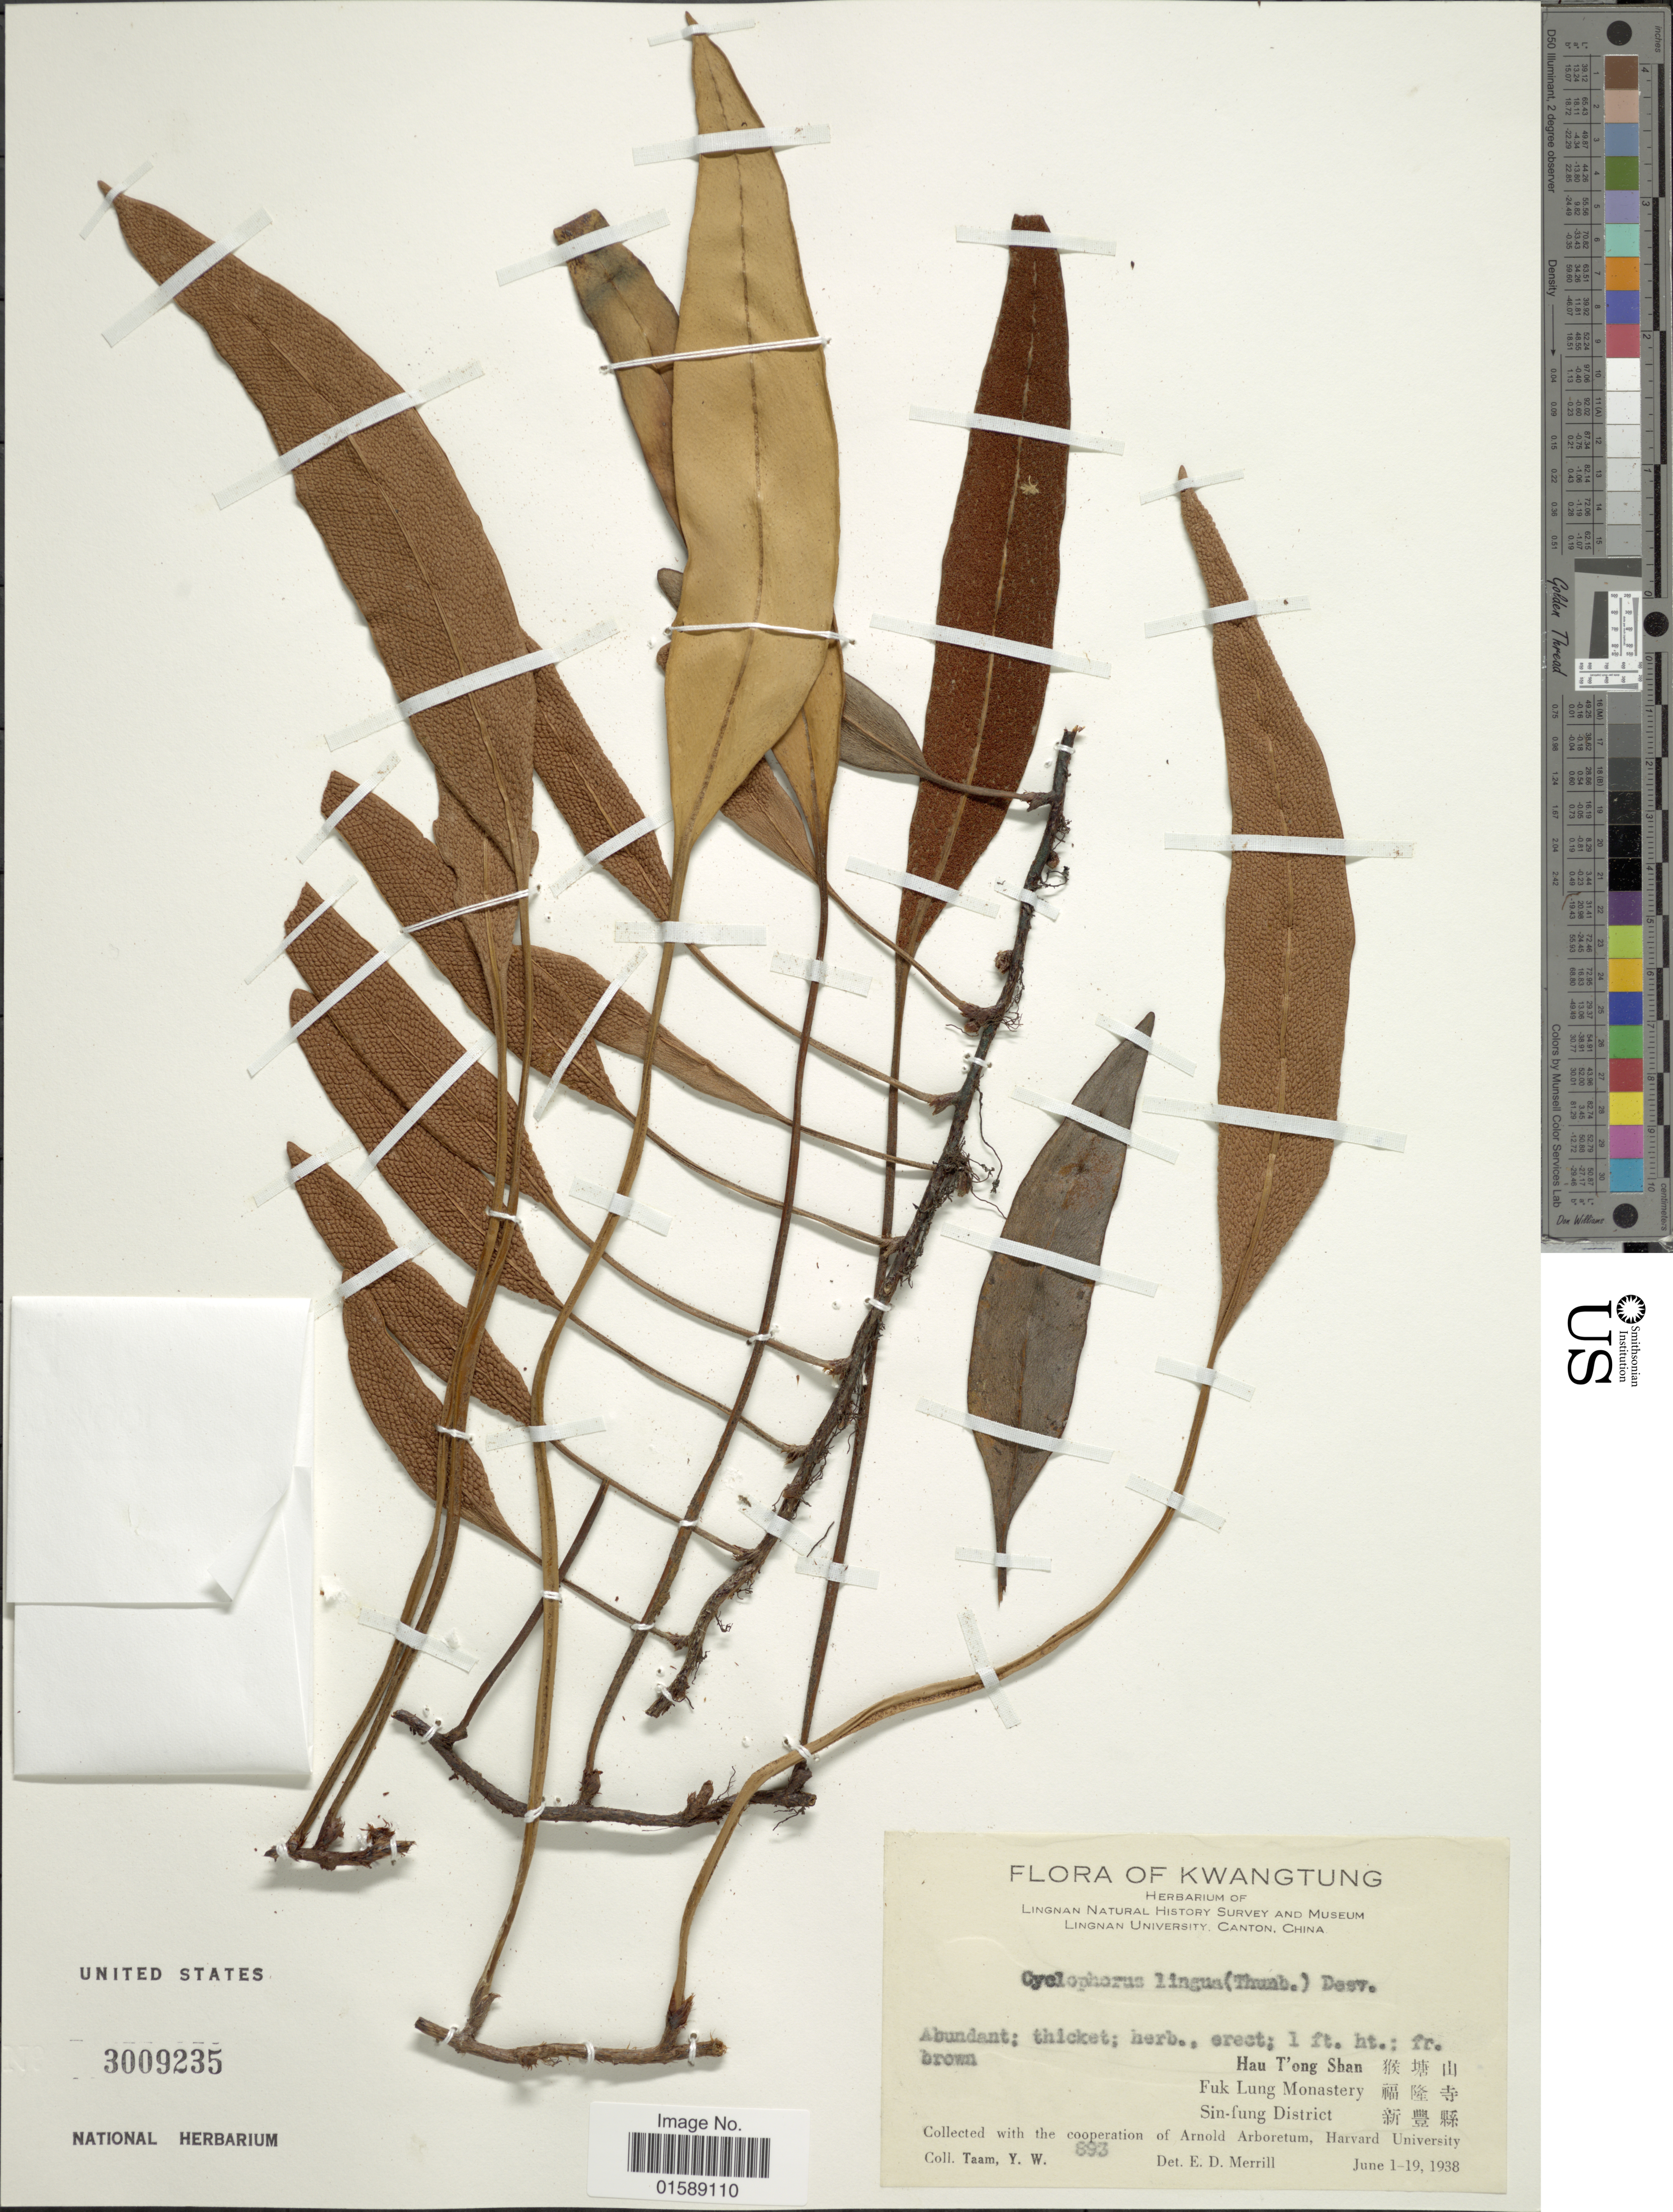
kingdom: Plantae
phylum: Tracheophyta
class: Polypodiopsida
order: Polypodiales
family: Polypodiaceae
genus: Pyrrosia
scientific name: Pyrrosia lingua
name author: (Thurb.) Farw.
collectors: Y. W. Taam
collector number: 893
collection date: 1938-06-01/1938-06-19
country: China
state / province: Guangdong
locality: Kwangtung. Hau T'ong Shan, Fuk Lung Monastery. Sin-fung District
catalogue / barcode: US 3009235